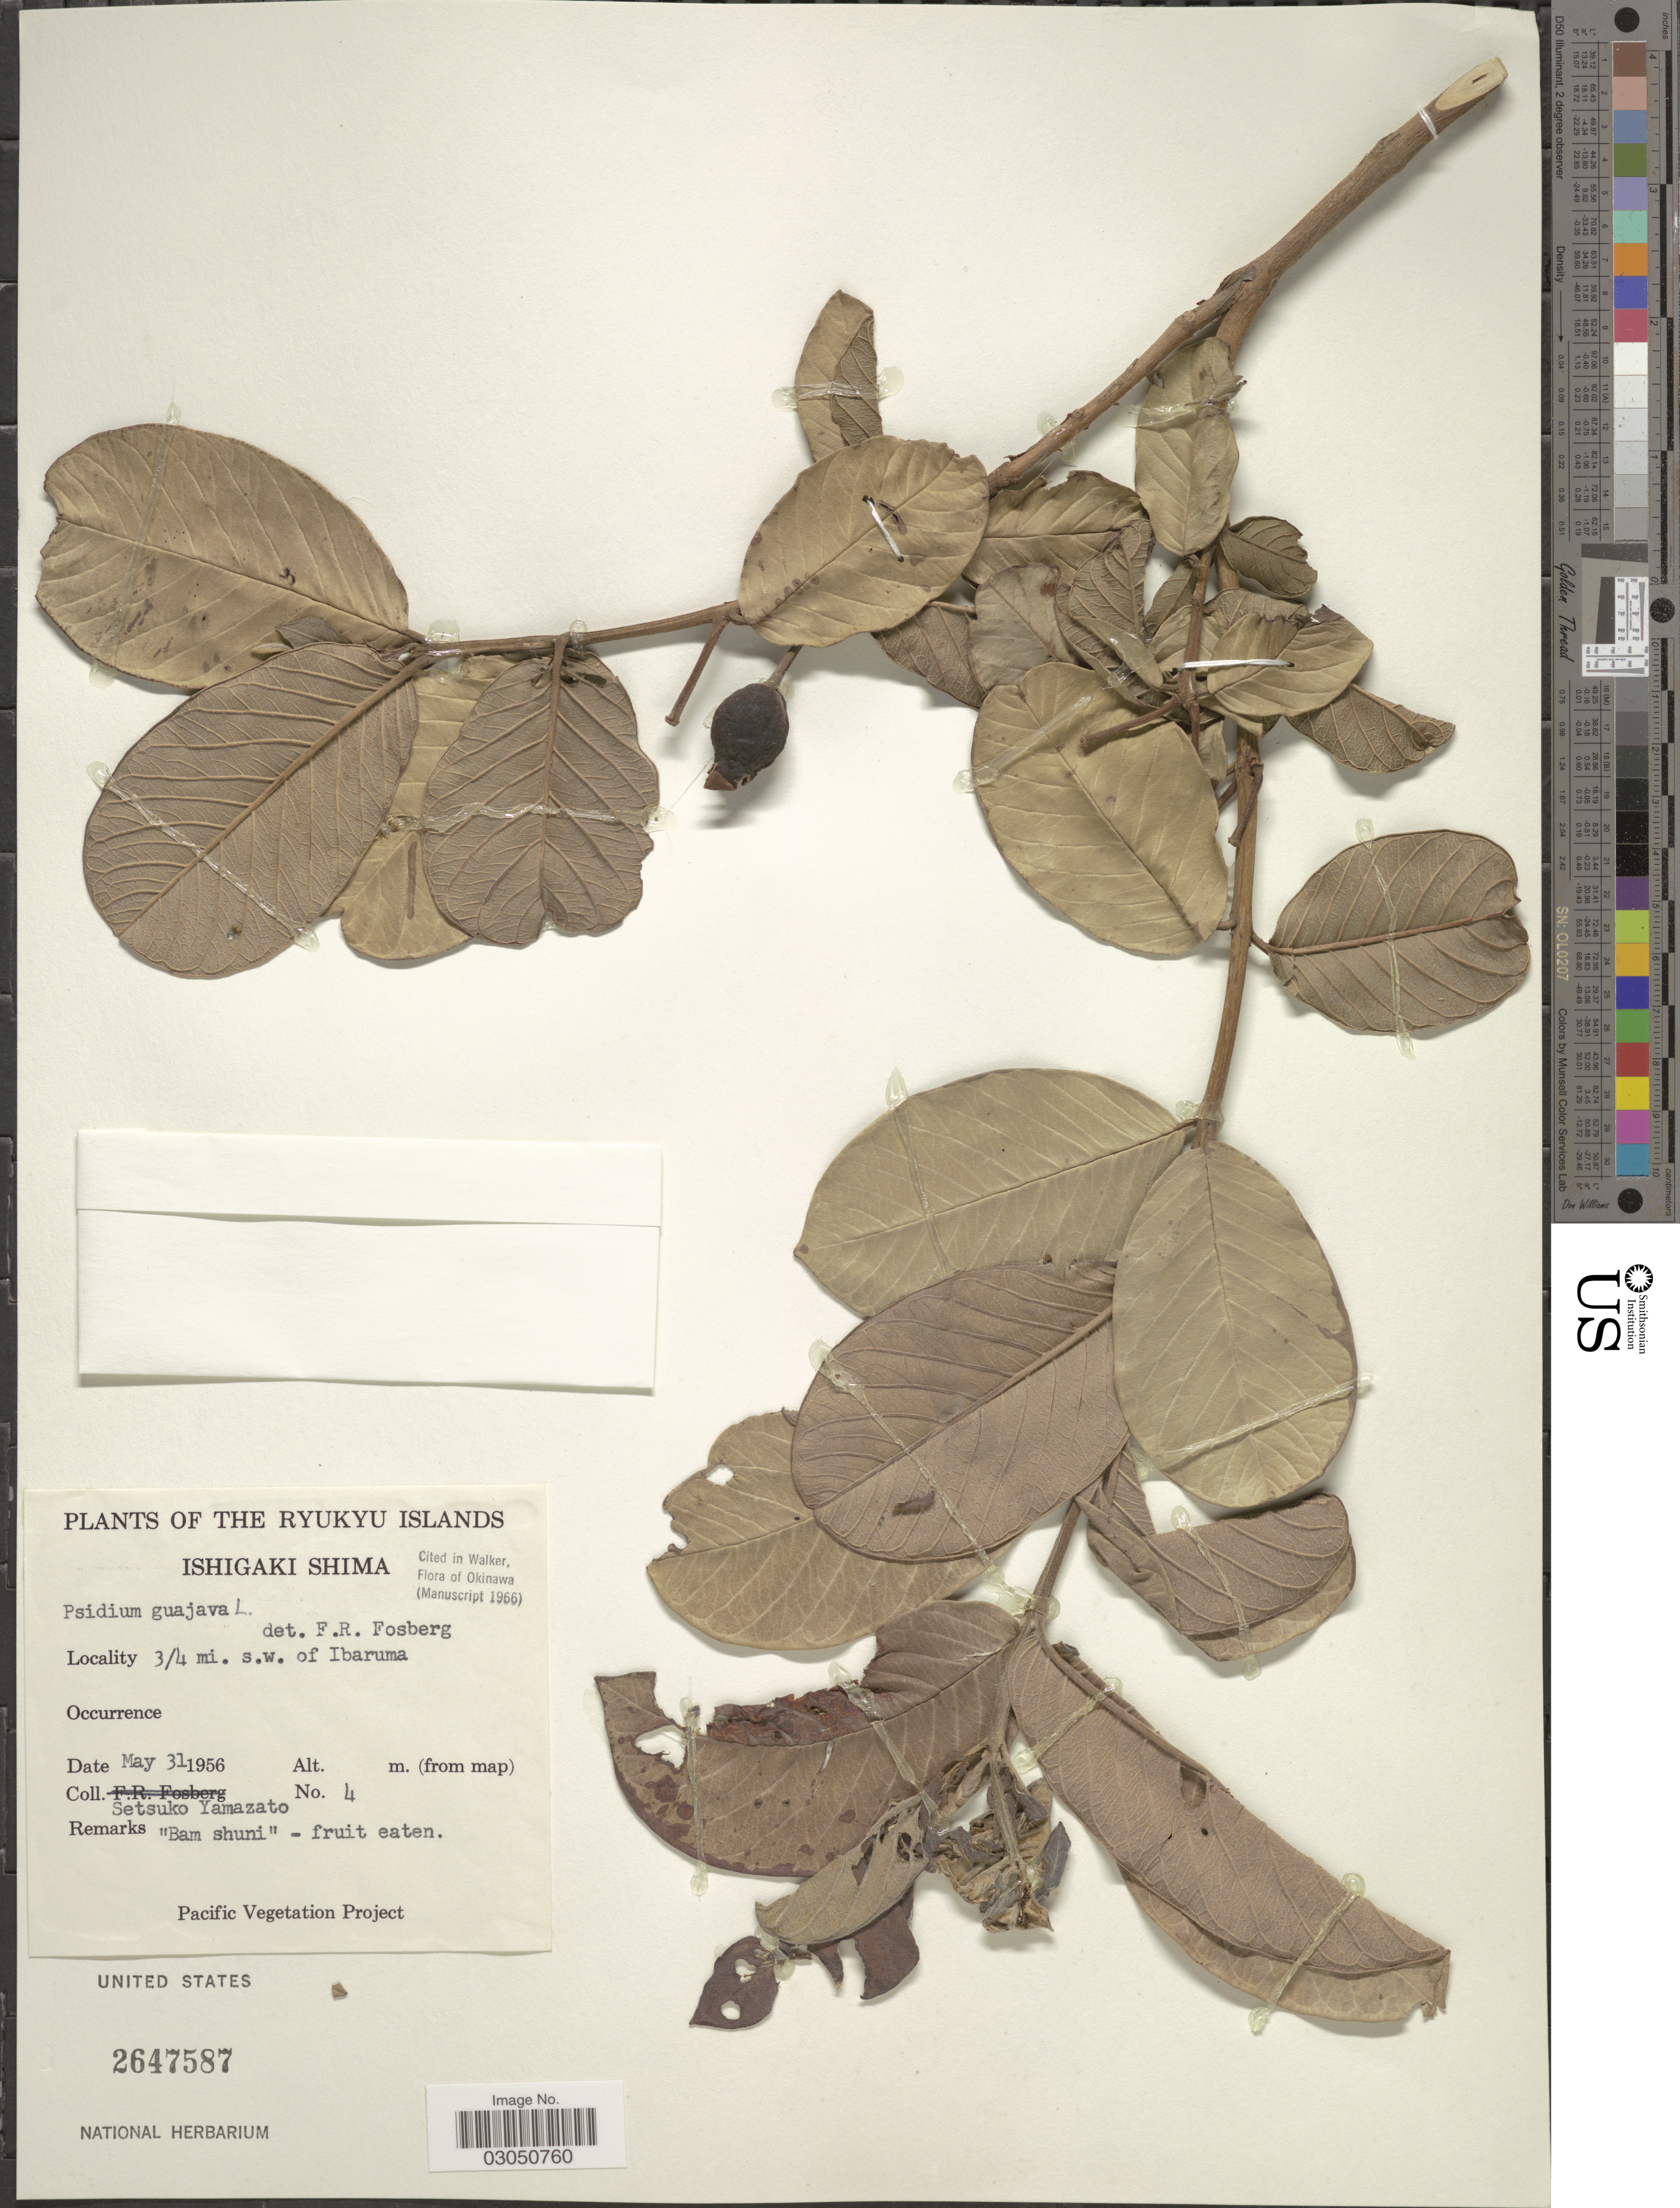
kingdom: Plantae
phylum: Tracheophyta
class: Magnoliopsida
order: Myrtales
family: Myrtaceae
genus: Psidium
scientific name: Psidium guajava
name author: L.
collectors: S. Yamazato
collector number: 4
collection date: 1956-05-31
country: Japan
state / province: Okinawa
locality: Ryukyu Islands, Ishigaki Shima. 3/4 mi. s.w. of Ibaruma.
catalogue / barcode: US 2647587